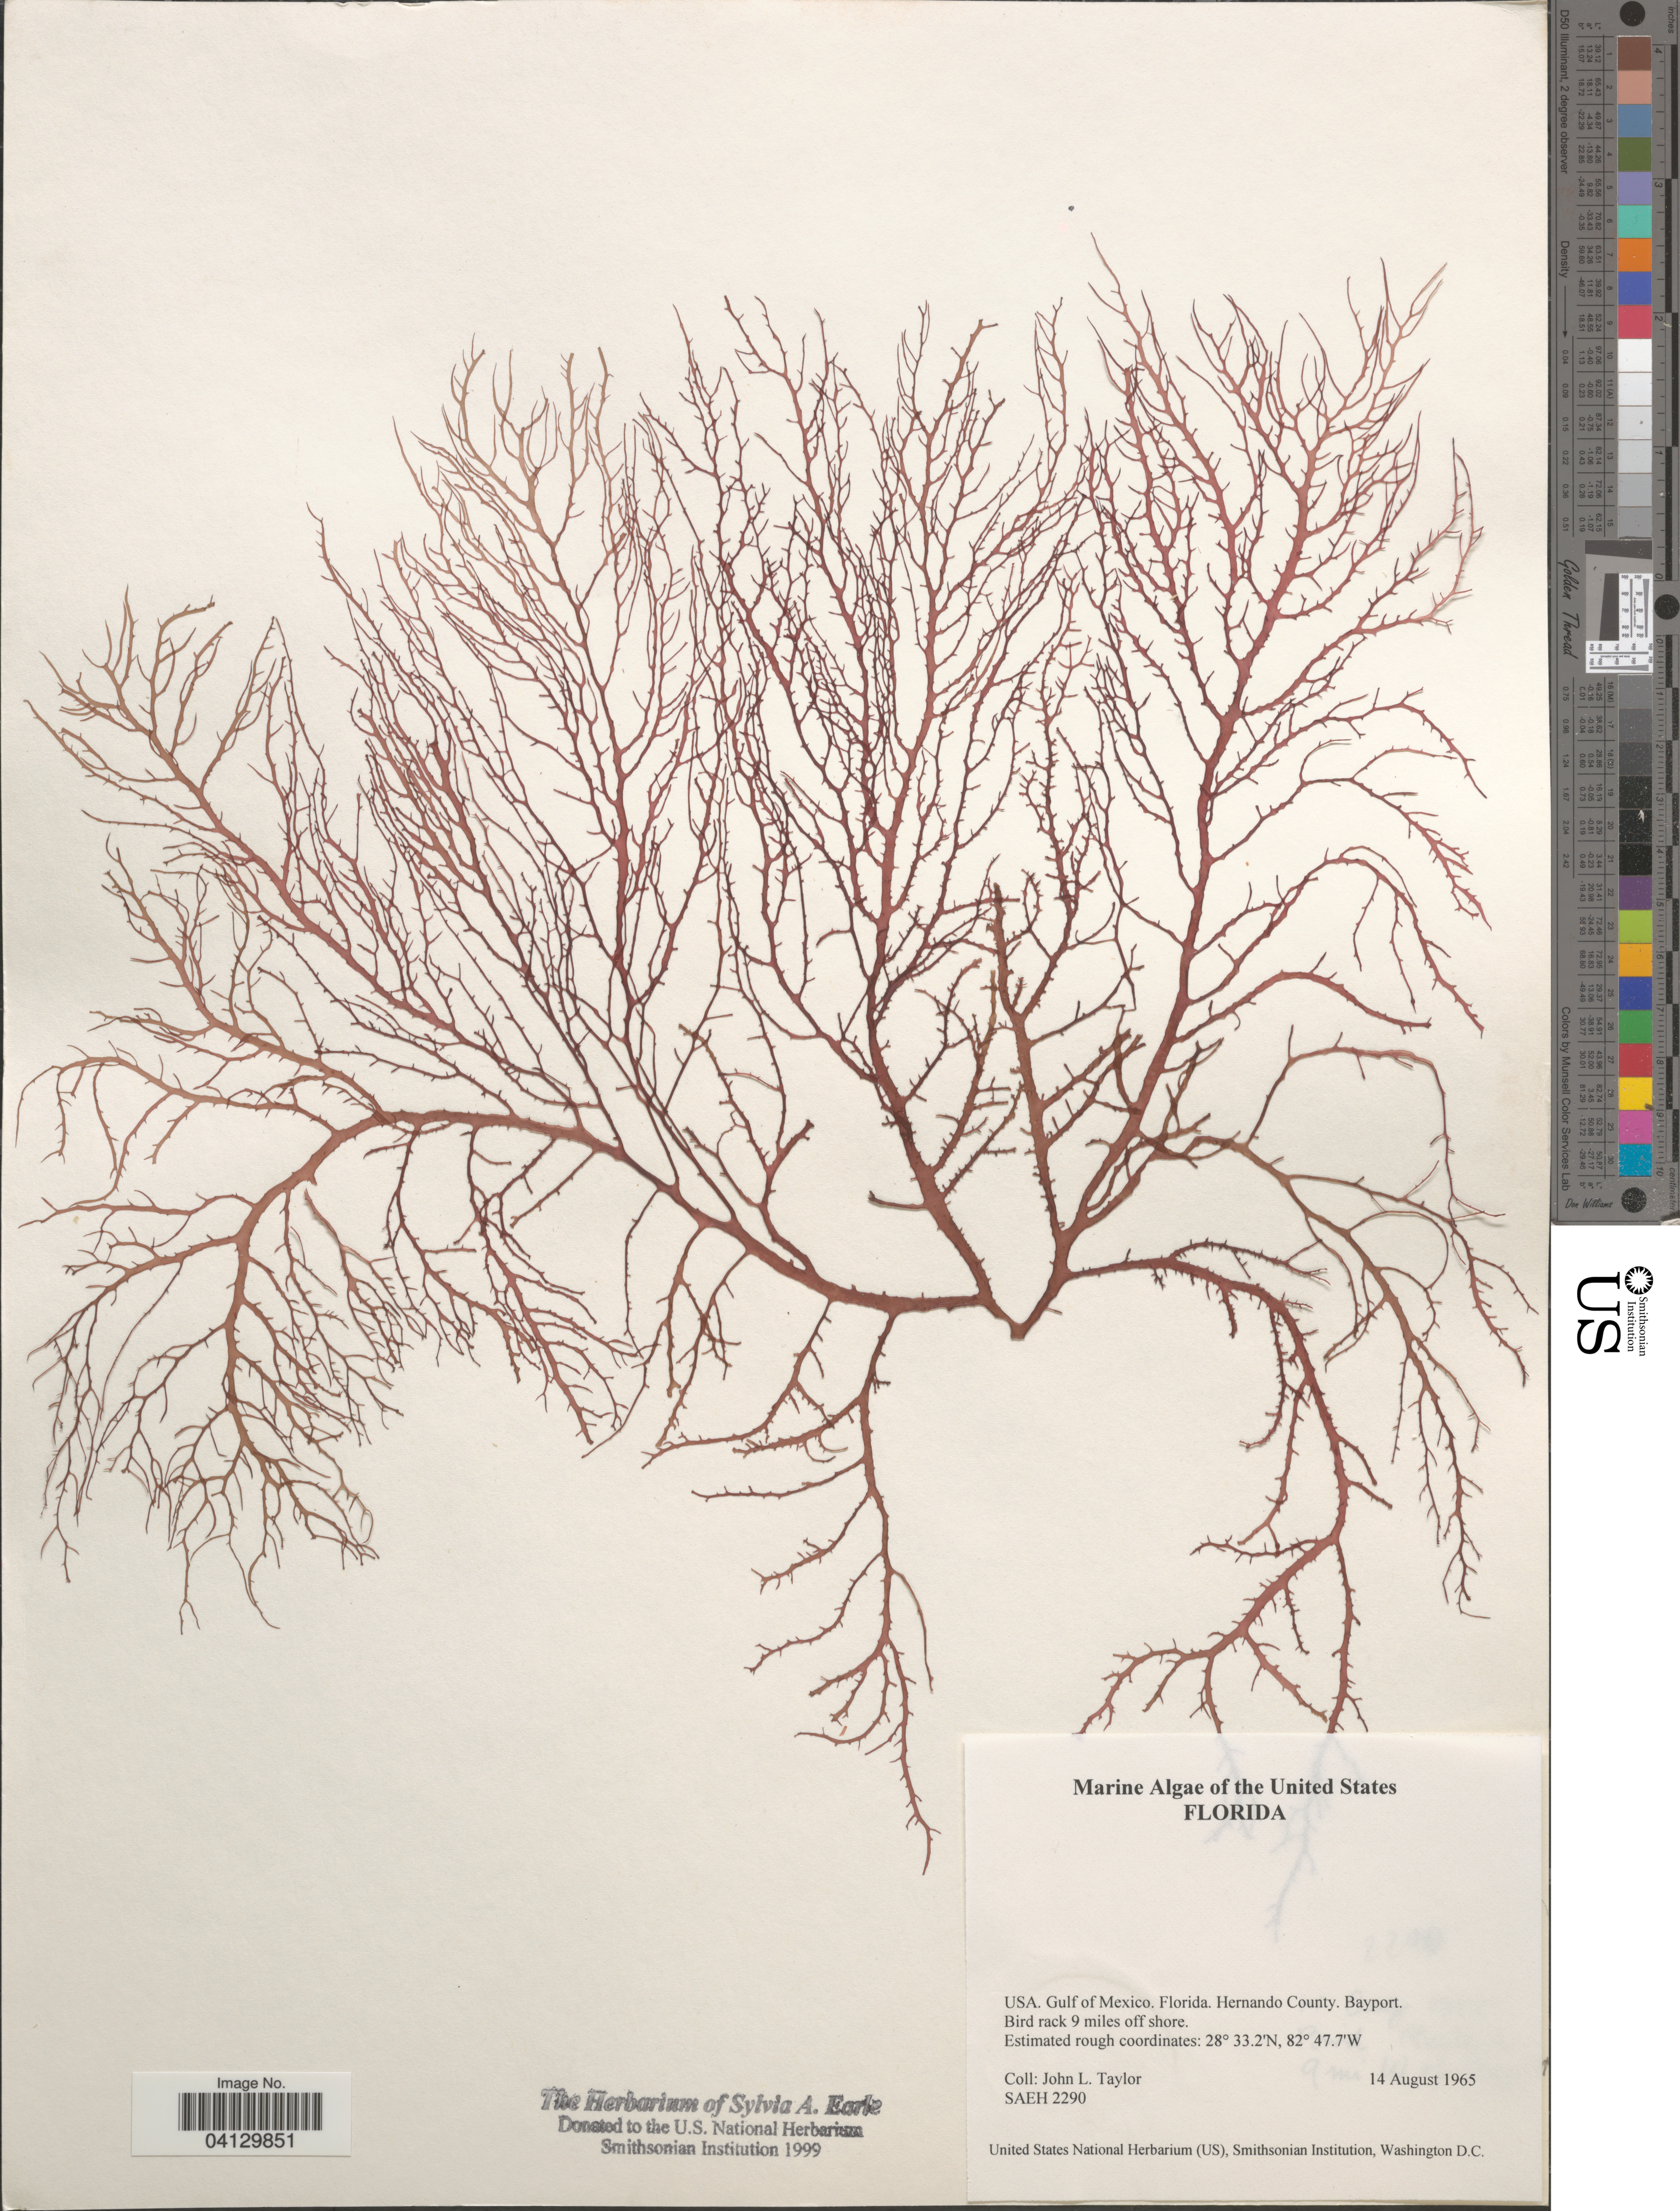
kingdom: Plantae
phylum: Rhodophyta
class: Florideophyceae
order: Corallinales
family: Corallinaceae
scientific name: Crustose Coralline Algae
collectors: J. L. Taylor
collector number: SAEH2290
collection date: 1965-08-14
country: United States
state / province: Florida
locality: Gulf of Mexico. Hernando County. Bayport. Bird rack 9 miles off shore.